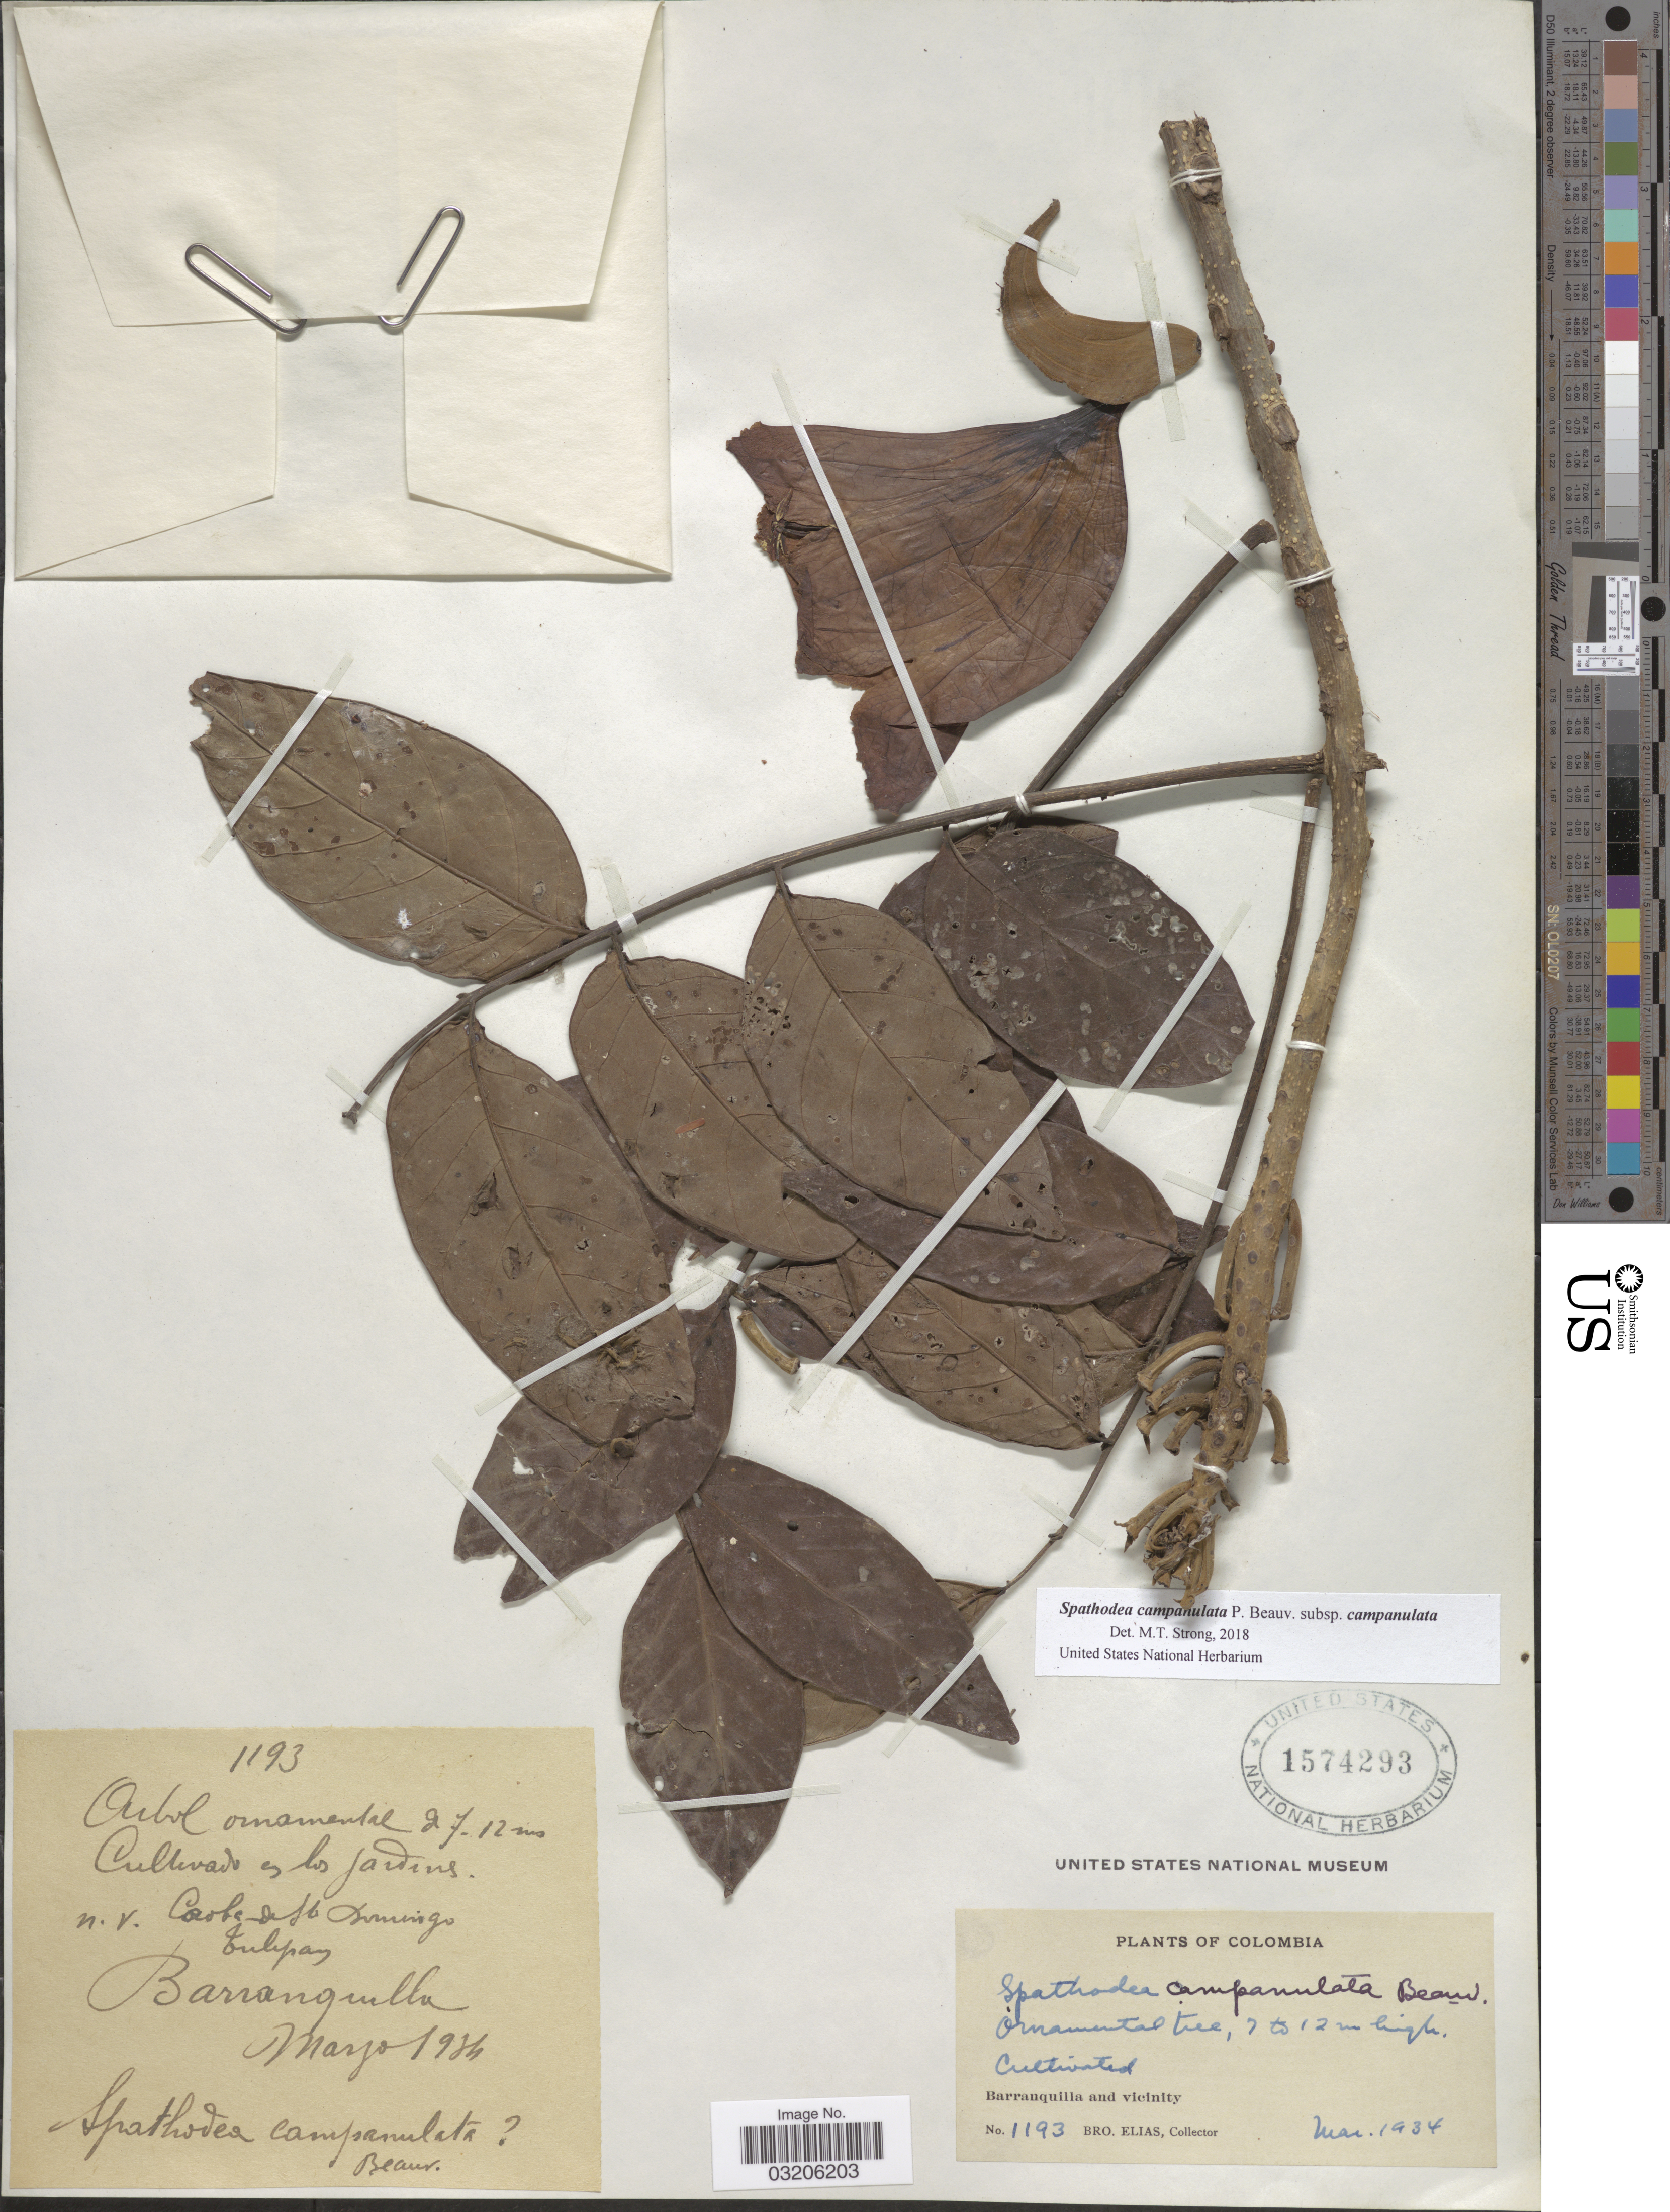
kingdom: Plantae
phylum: Tracheophyta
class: Magnoliopsida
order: Lamiales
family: Bignoniaceae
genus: Spathodea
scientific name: Spathodea campanulata subsp. campanulata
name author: P. Beauv.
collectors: Bro. Elias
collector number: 1193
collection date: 1934-03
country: Colombia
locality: Cultivado en los Jardins. Barranquilla and vicinity.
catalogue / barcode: US 1574293